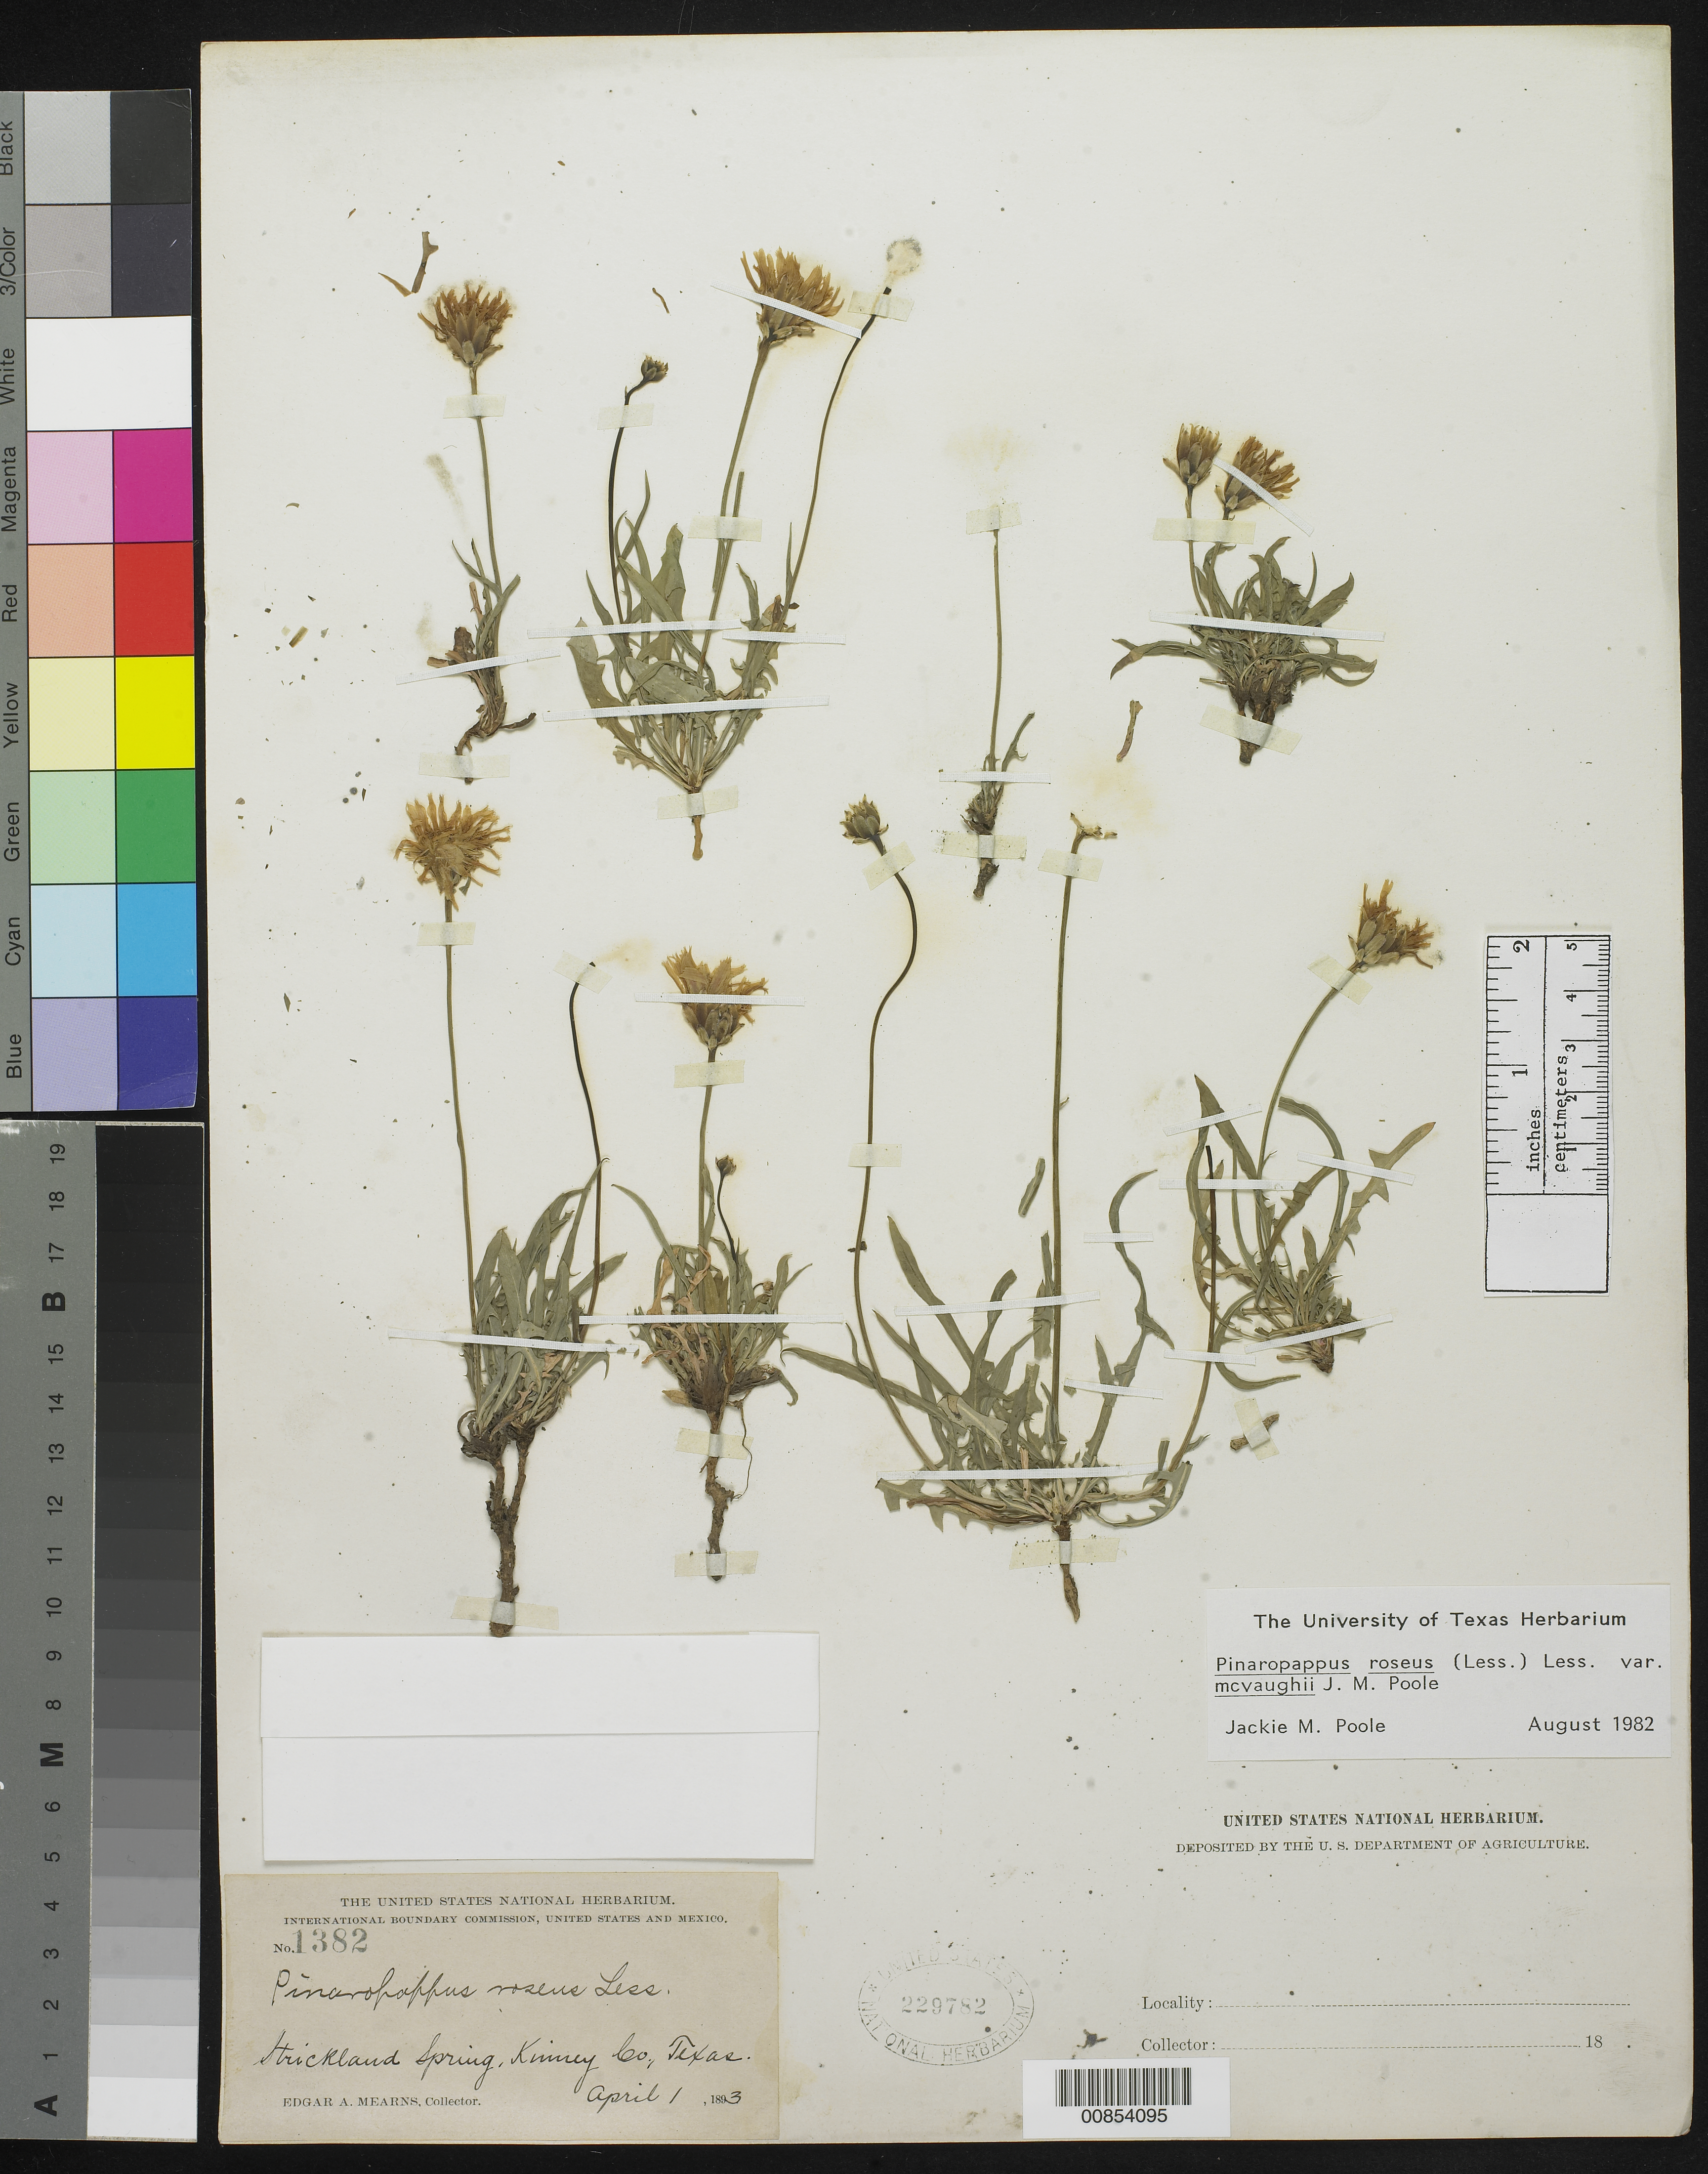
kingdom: Plantae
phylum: Tracheophyta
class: Magnoliopsida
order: Asterales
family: Asteraceae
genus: Pinaropappus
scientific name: Pinaropappus roseus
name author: Less.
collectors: E. A. Mearns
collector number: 1382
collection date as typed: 01 Apr 1893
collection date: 1893-04-01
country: United States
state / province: Texas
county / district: Kinney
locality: Strickland Spring, Kinney County, Texas.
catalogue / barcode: US 229782